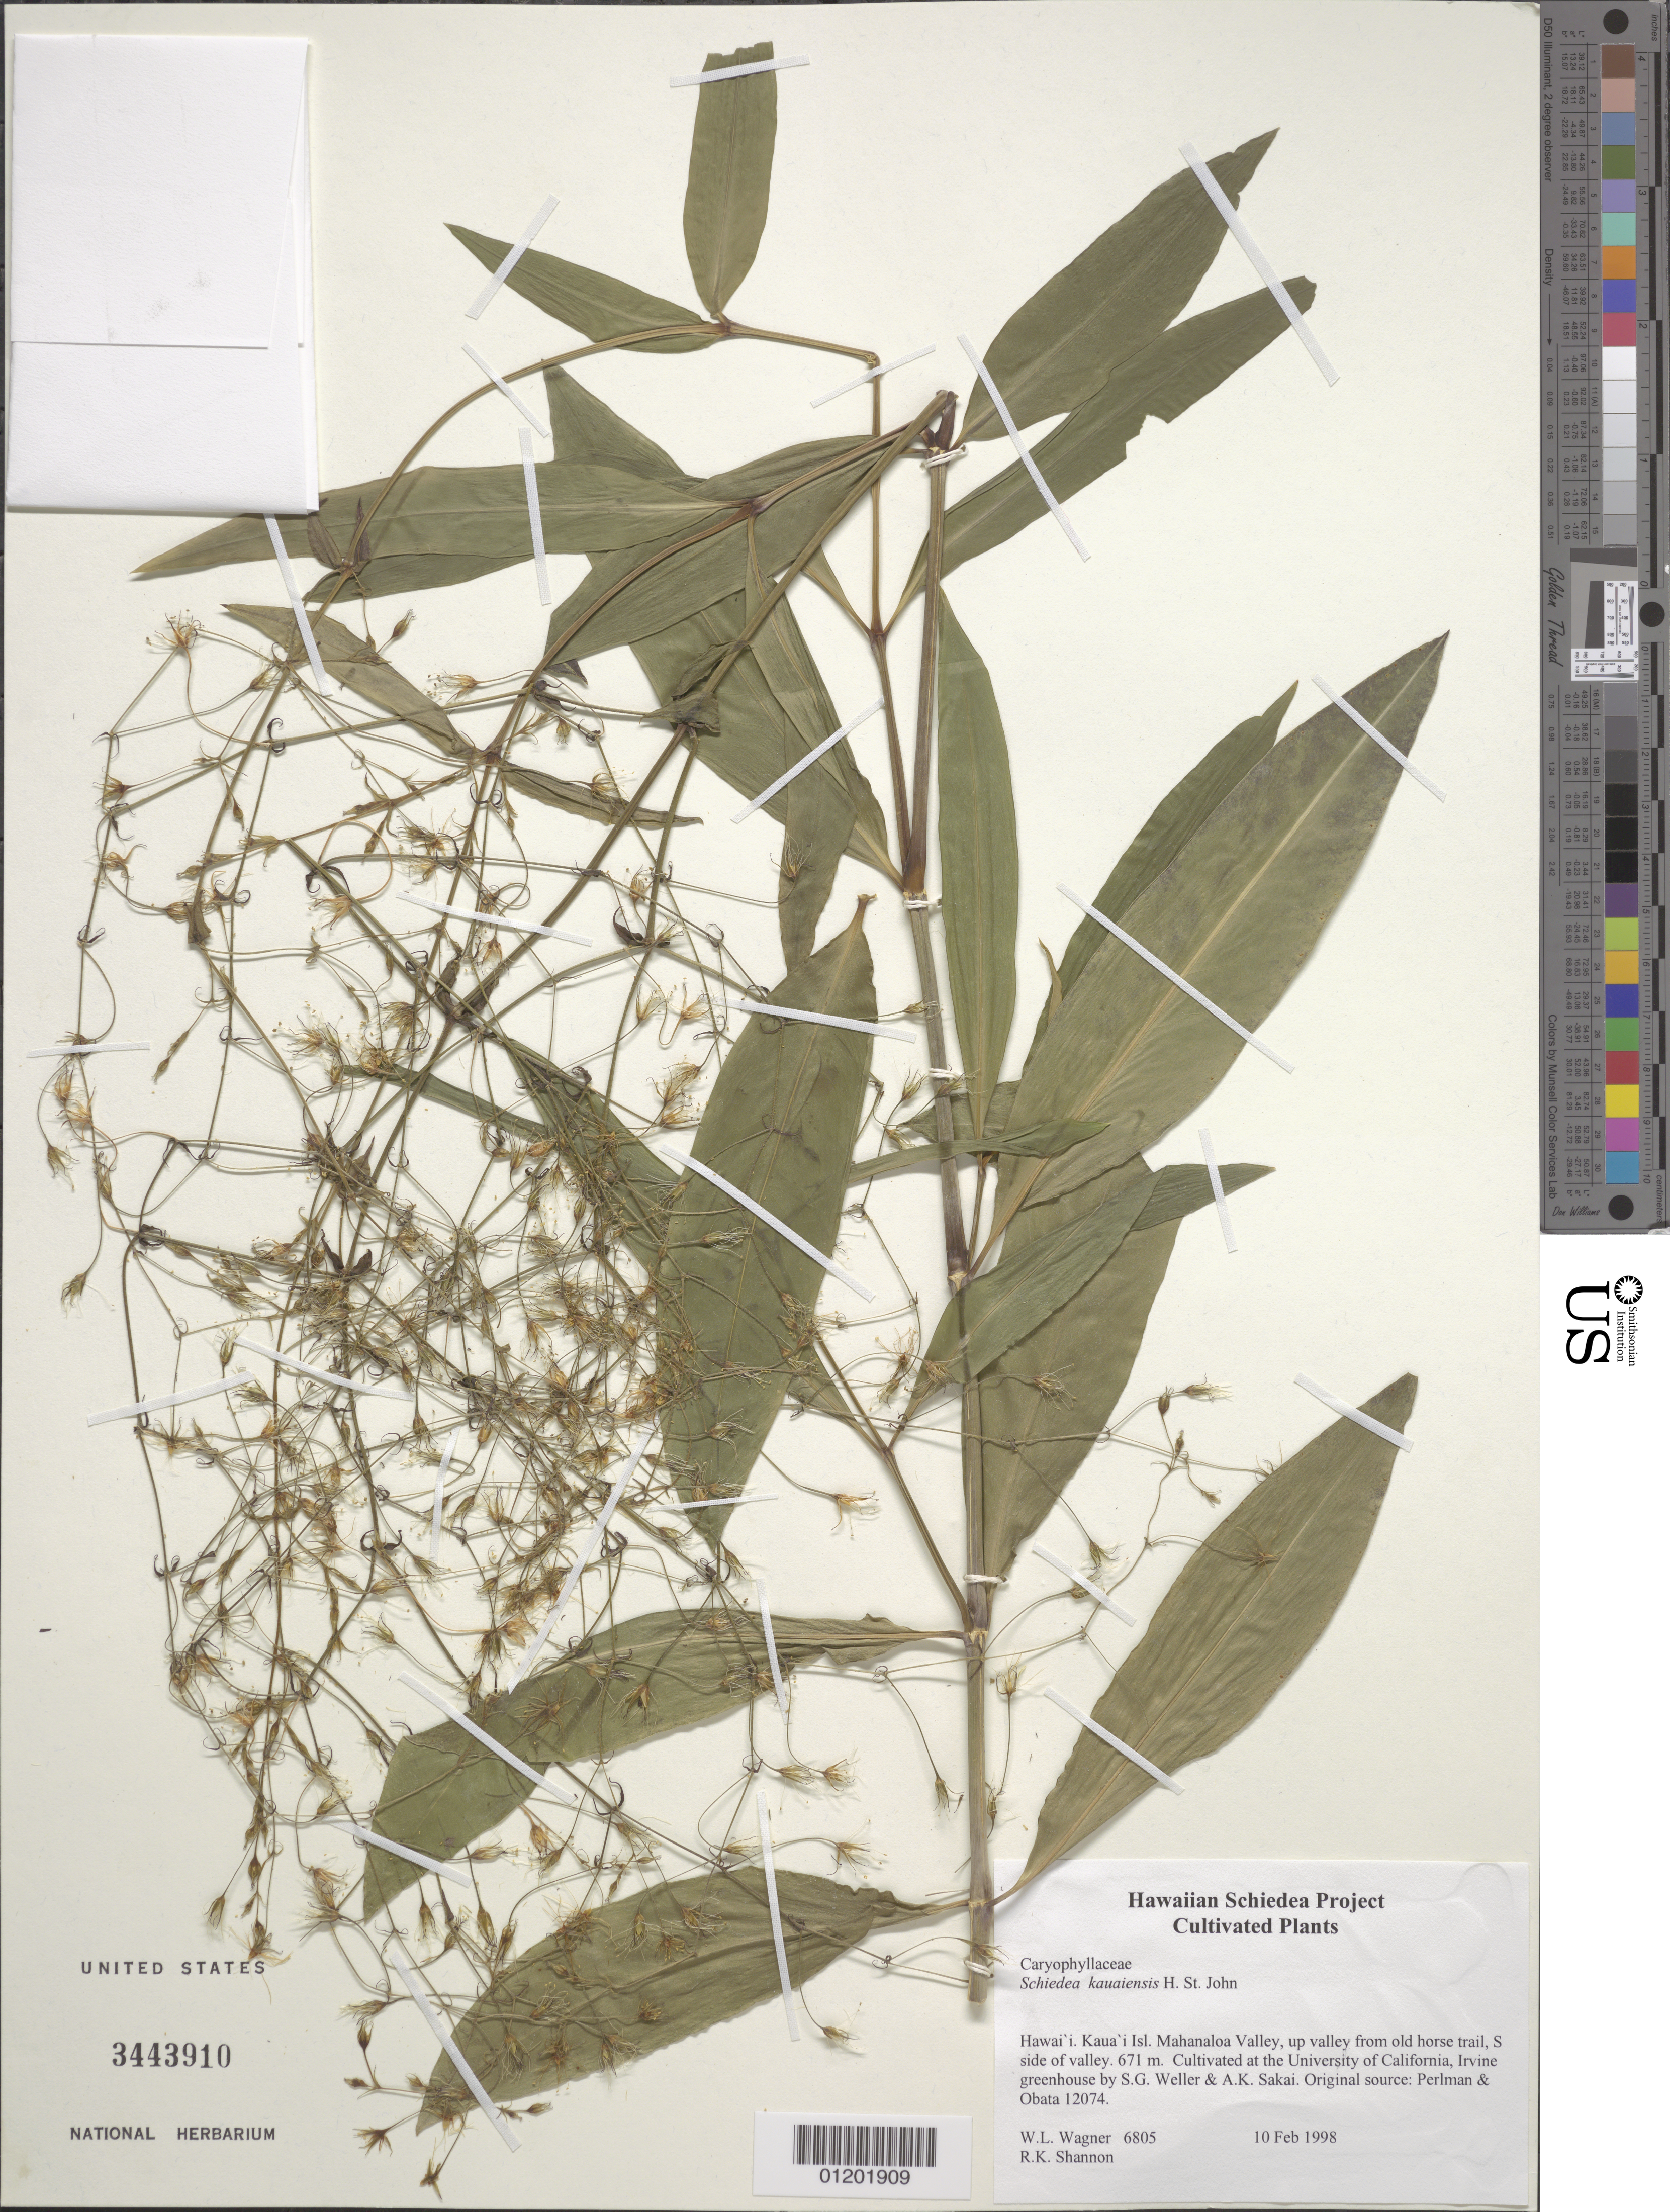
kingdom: Plantae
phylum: Tracheophyta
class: Magnoliopsida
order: Caryophyllales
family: Caryophyllaceae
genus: Schiedea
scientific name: Schiedea napaliensis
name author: W.L. Wagner & Weller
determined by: Wagner, W. L., (BOT), Smithsonian Institution - National Museum of Natural History (UNITED STATES)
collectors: W. L. Wagner & R. Shannon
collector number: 6805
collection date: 1998-02-10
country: United States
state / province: California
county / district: Orange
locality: University of California, Irvine greenhouse.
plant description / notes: Cultivated at the University of California, Irvine greenhouse by S.G. Weller & A.K. Sakai. Original source: Perlman & Obata 12074.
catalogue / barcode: US 3443910